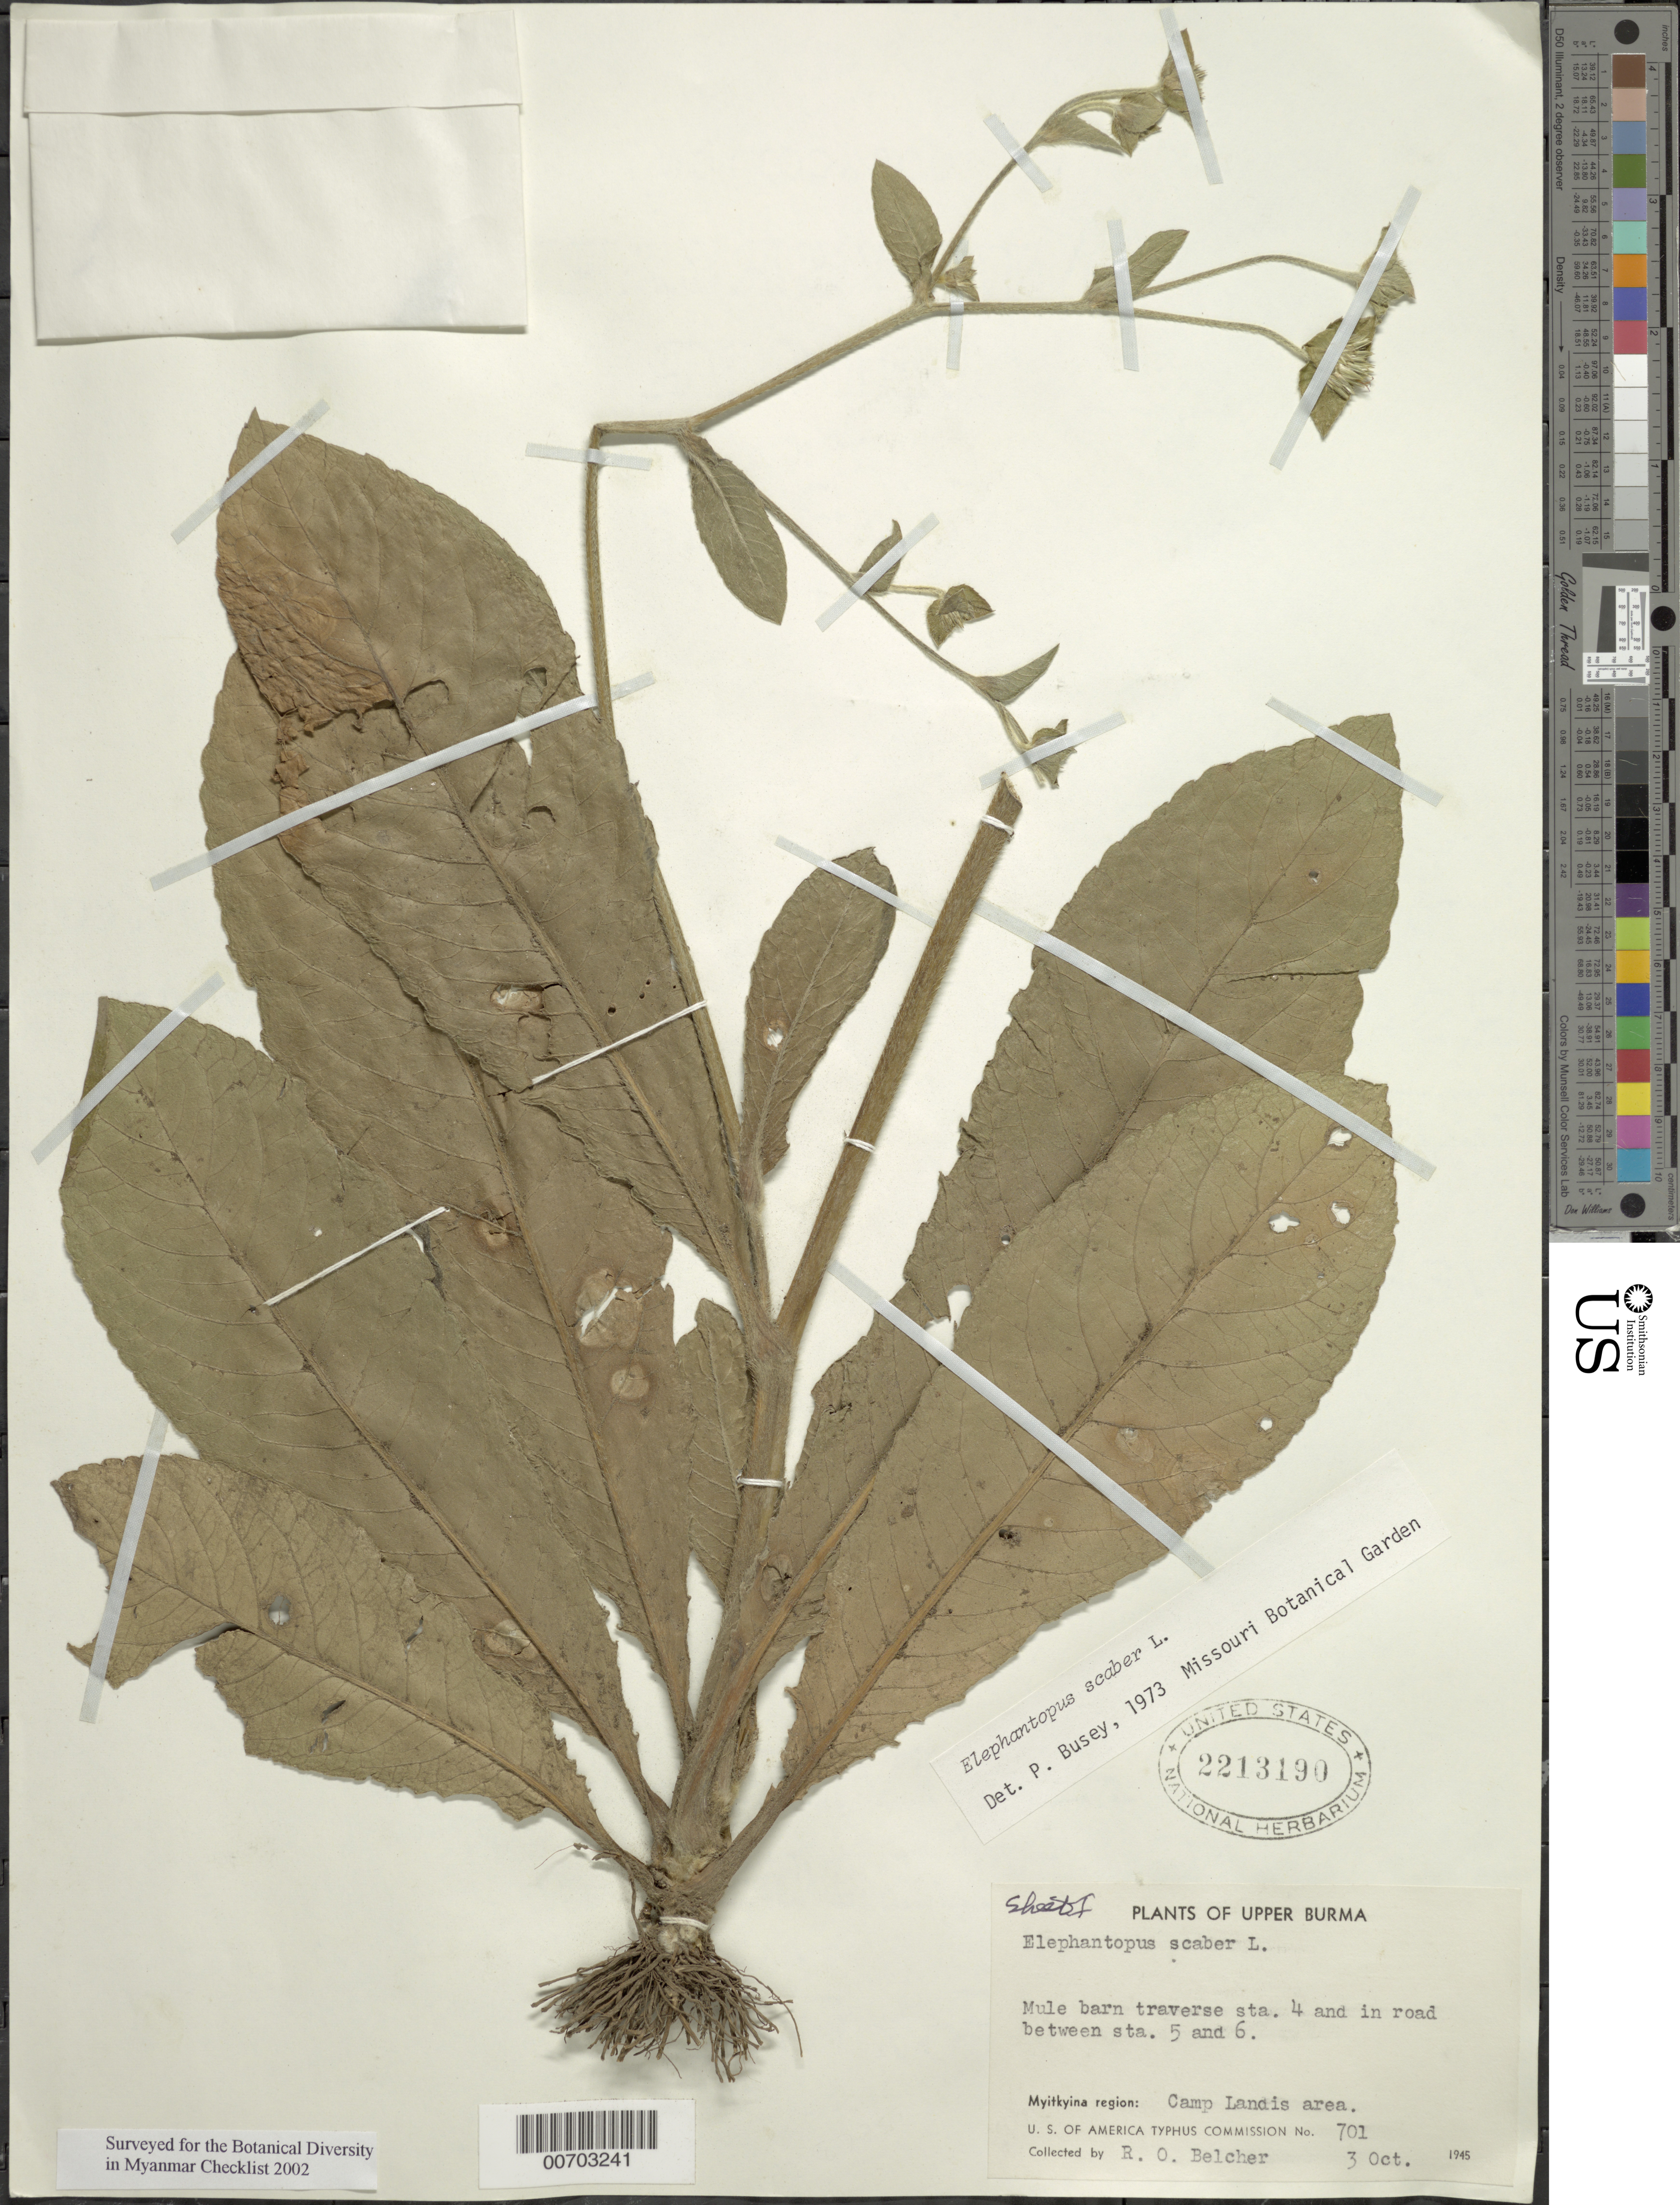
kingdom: Plantae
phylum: Tracheophyta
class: Magnoliopsida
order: Asterales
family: Asteraceae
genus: Elephantopus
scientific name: Elephantopus scaber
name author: L.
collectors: R. Belcher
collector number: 701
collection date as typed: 03 Oct 1945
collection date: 1945-10-03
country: Myanmar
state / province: Kachin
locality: Myitkyina, Camp Landis area, Sta. 5-6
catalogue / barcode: US 2213190